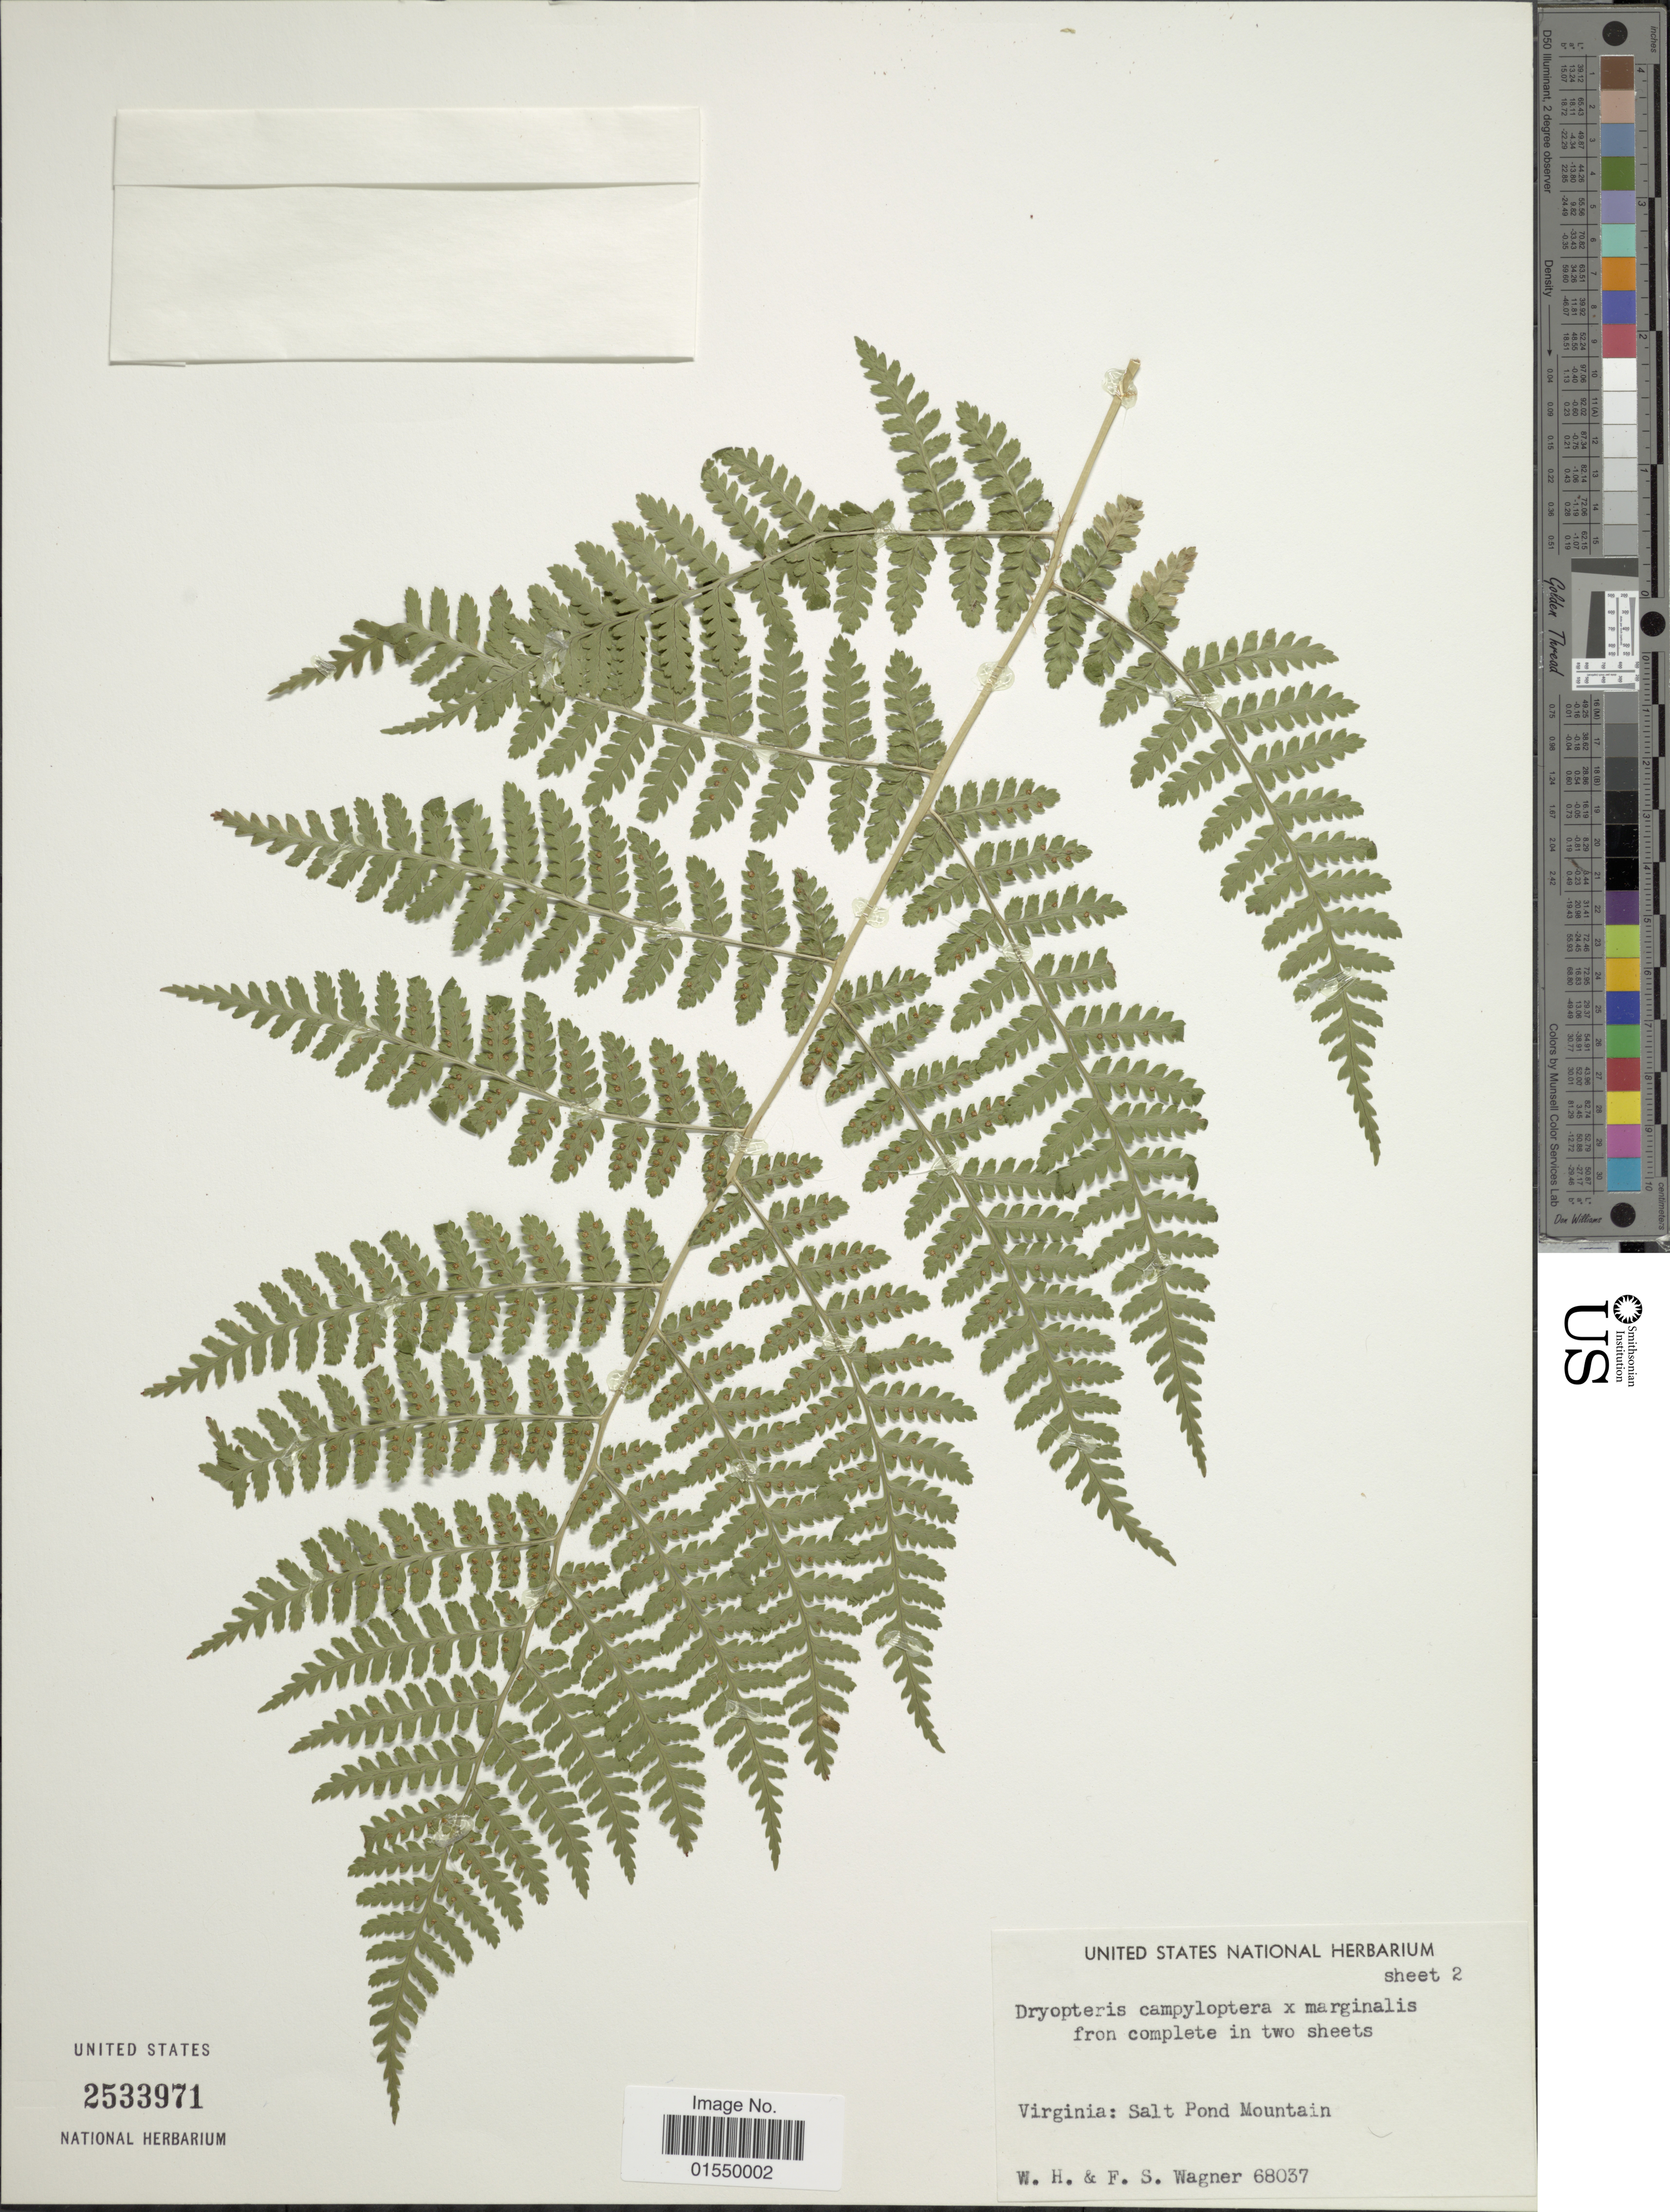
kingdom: Plantae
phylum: Tracheophyta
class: Polypodiopsida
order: Polypodiales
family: Dryopteridaceae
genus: Dryopteris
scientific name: Dryopteris campyloptera x D. marginalis (L.) A. Gray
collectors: W. H. Wagner & F. S. Wagner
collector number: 68037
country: United States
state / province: Virginia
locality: Virginia: Salt Pond Mountain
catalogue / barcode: US 2533971